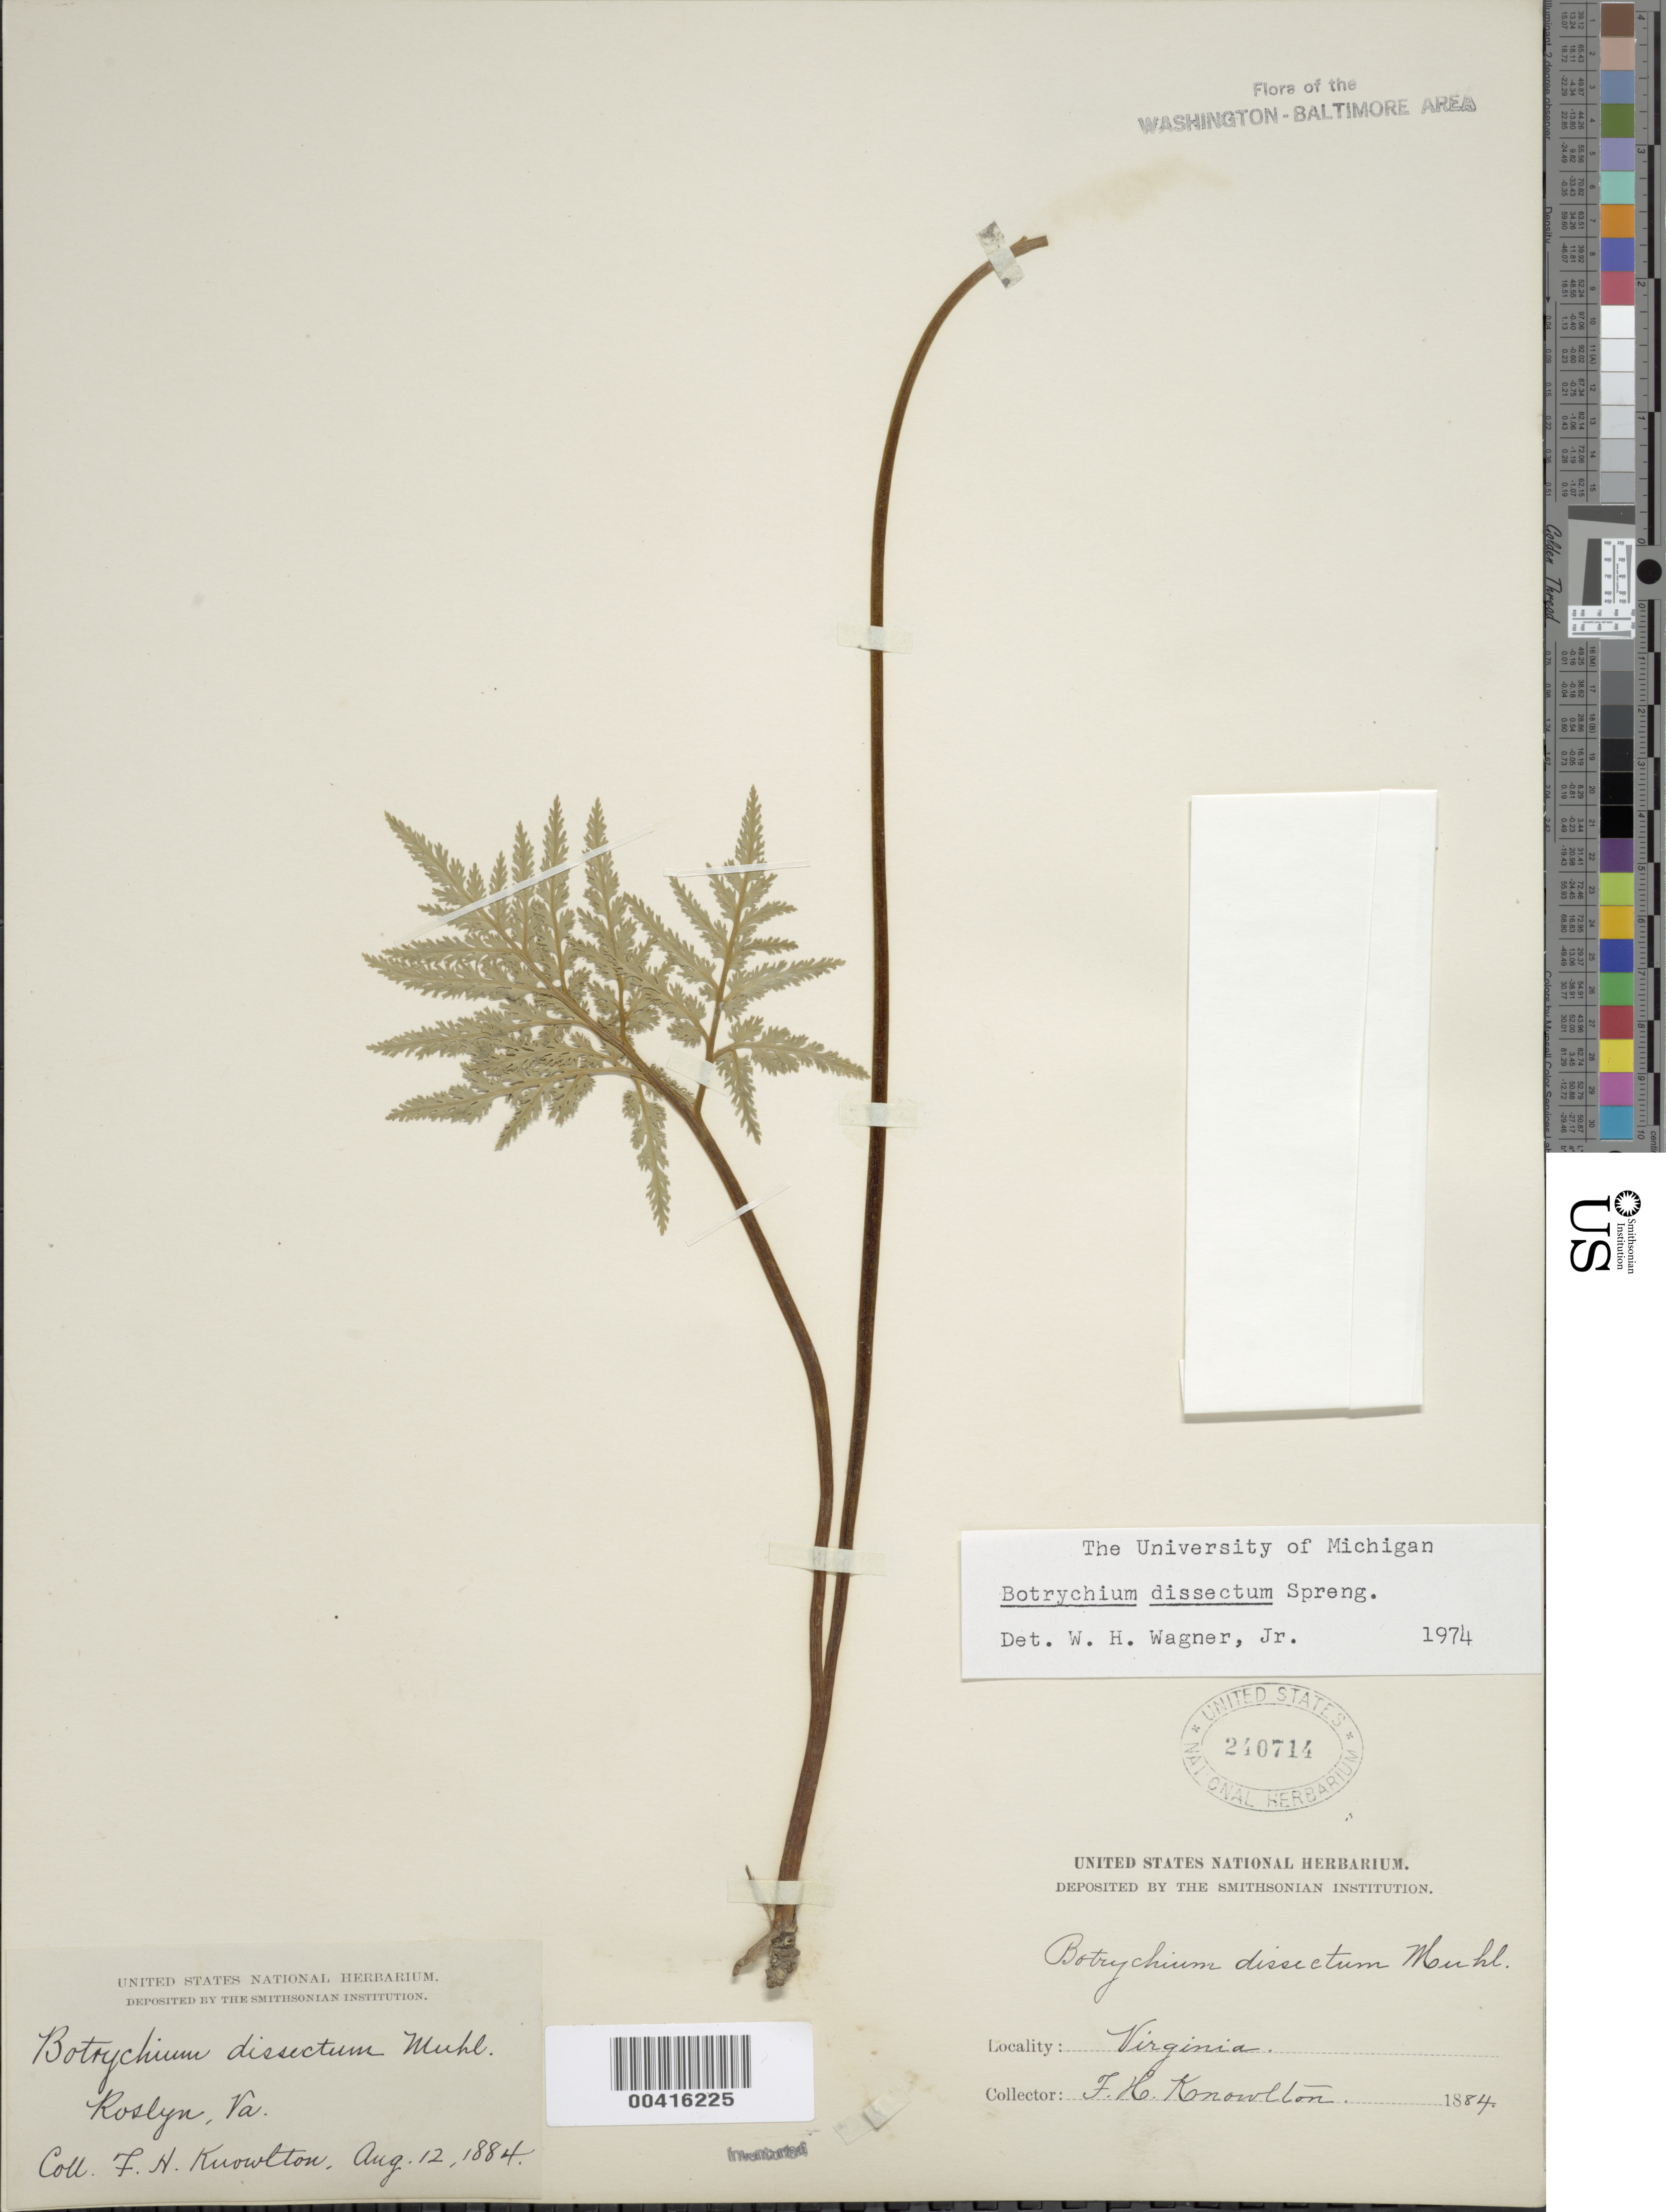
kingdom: Plantae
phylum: Tracheophyta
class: Polypodiopsida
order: Ophioglossales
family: Ophioglossaceae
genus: Botrychium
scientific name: Botrychium dissectum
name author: Spreng.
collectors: F. H. Knowlton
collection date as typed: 12 Aug 1884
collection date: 1884-08-12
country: United States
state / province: Virginia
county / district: Arlington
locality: Rosslyn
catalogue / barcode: US 240714